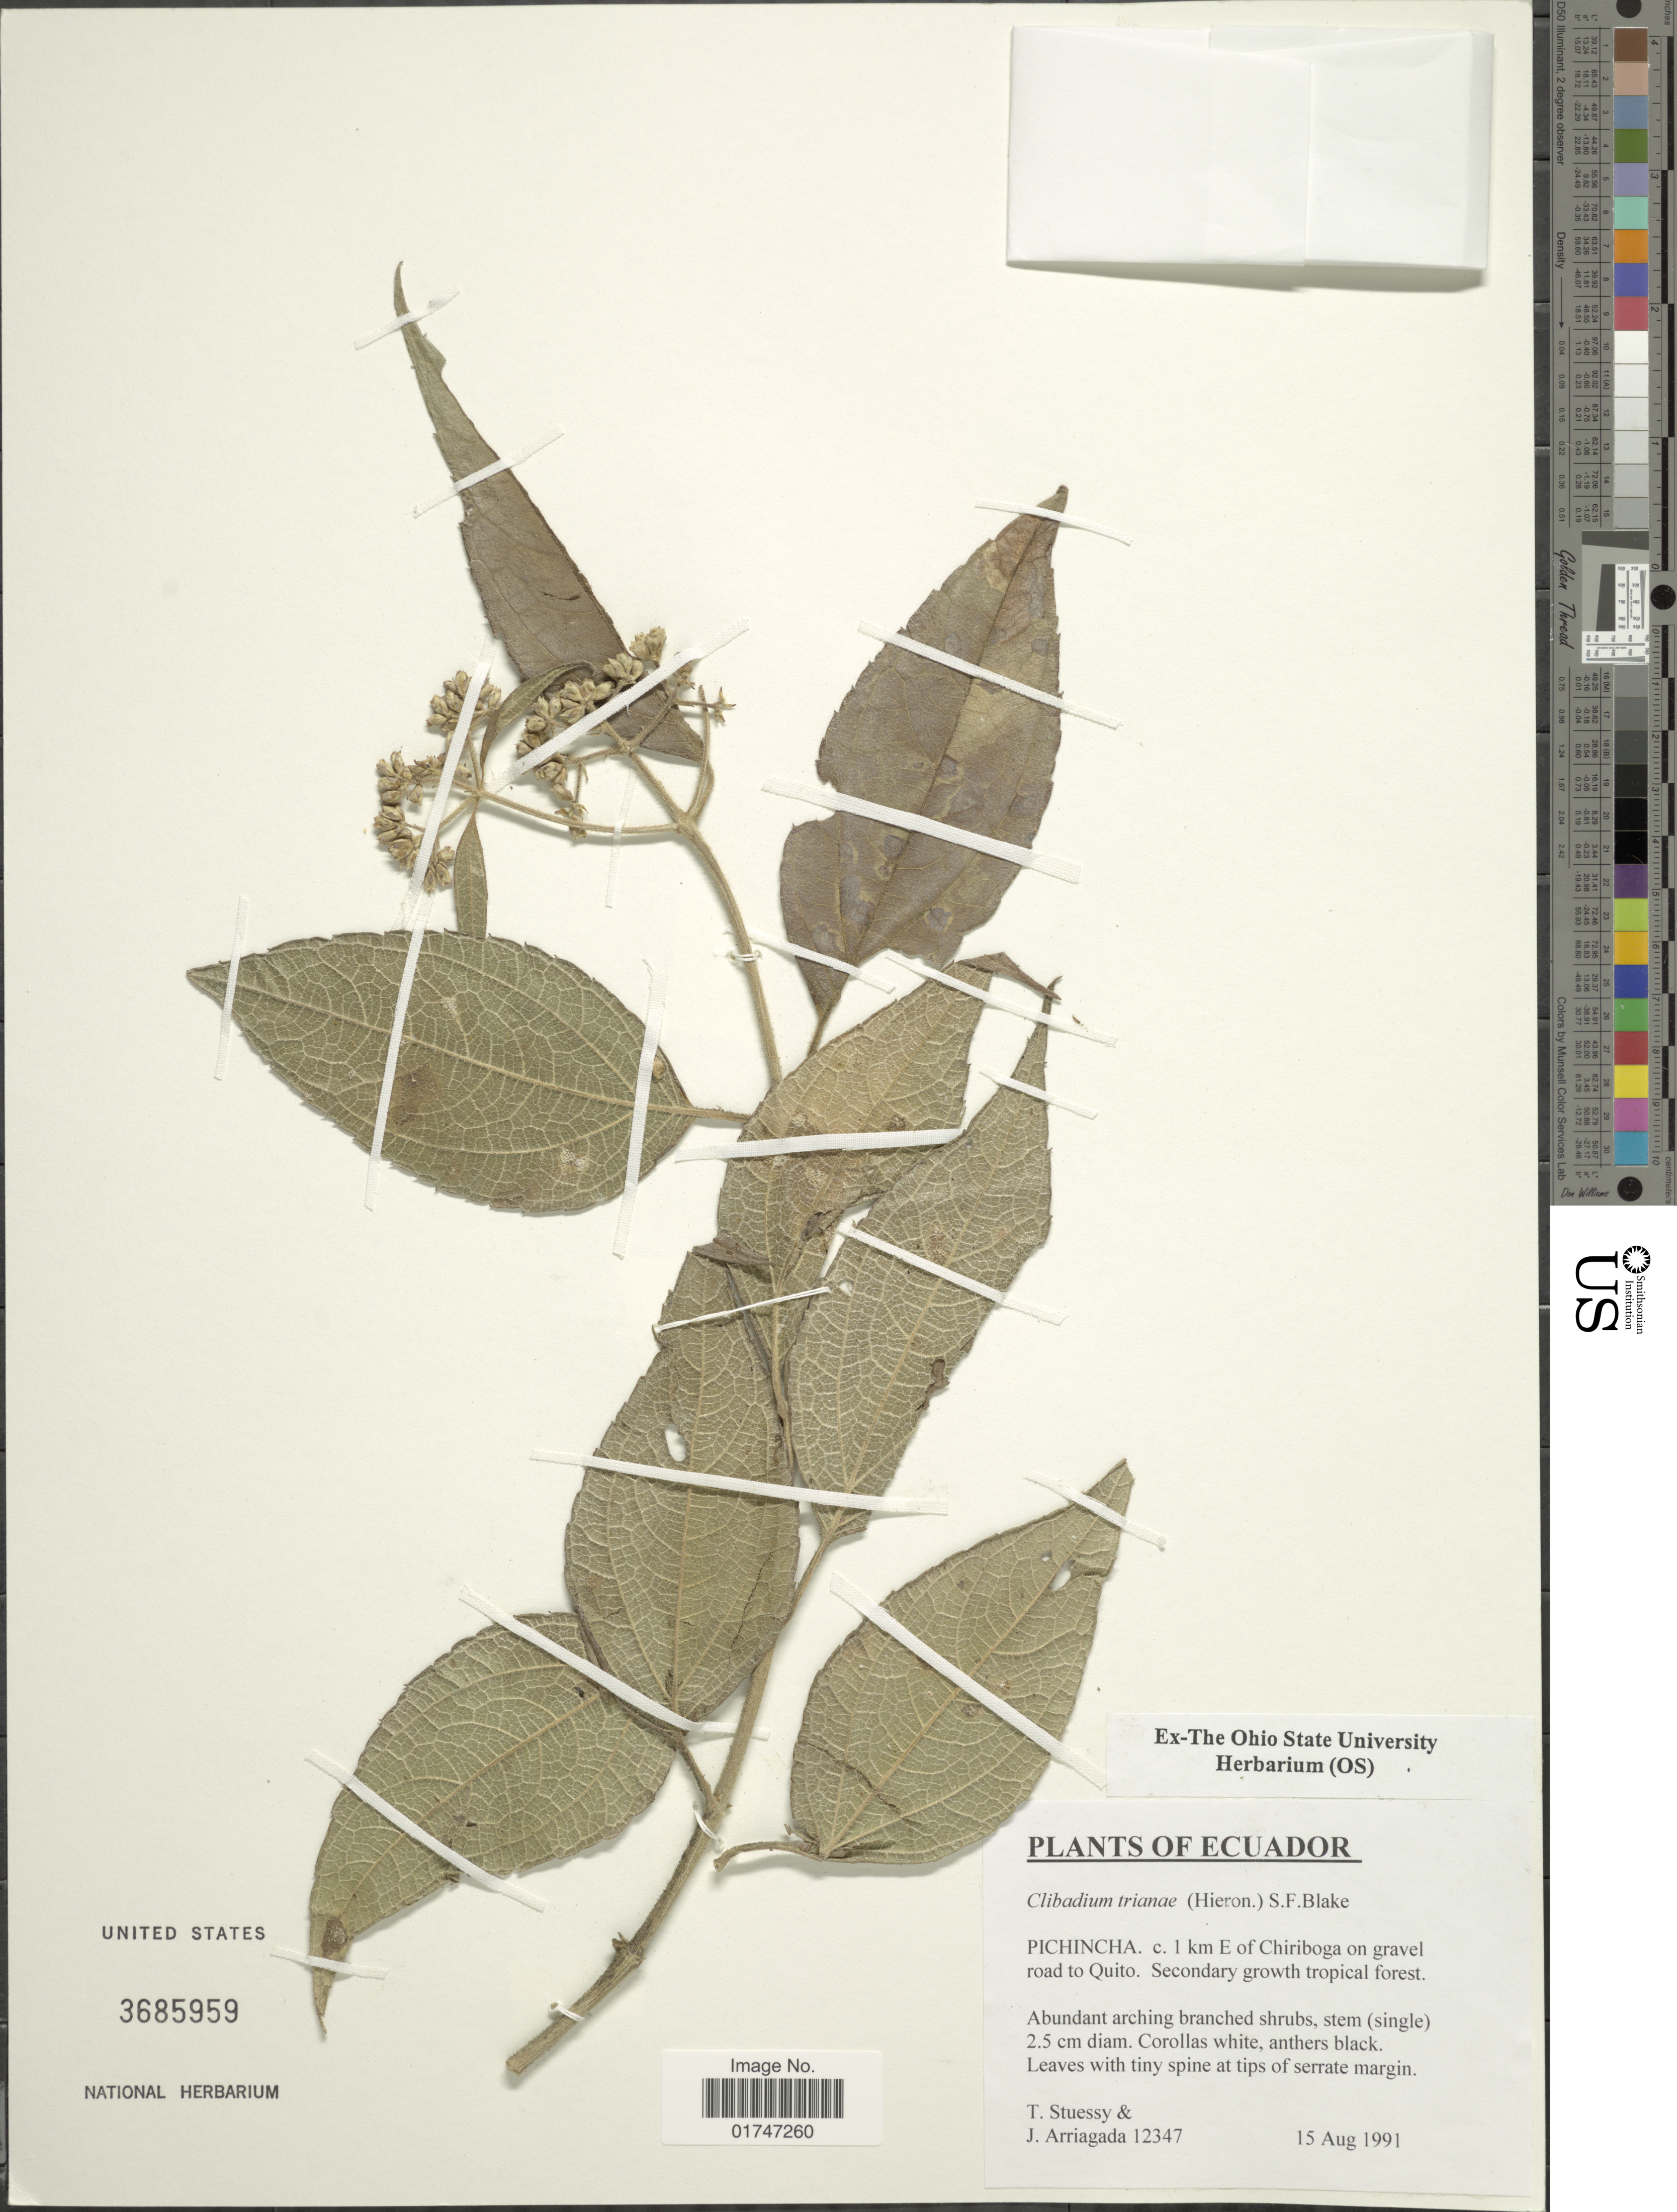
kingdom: Plantae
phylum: Tracheophyta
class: Magnoliopsida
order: Asterales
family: Asteraceae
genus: Clibadium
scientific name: Clibadium trianae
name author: (Hieron.) S.F. Blake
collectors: T. Stuessy & J. Arriagada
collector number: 12347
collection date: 1991-08-15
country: Ecuador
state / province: Pichincha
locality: Pichincha. c. 1 km E of Chiriboga on gravel road to Quito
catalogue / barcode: US 3685959